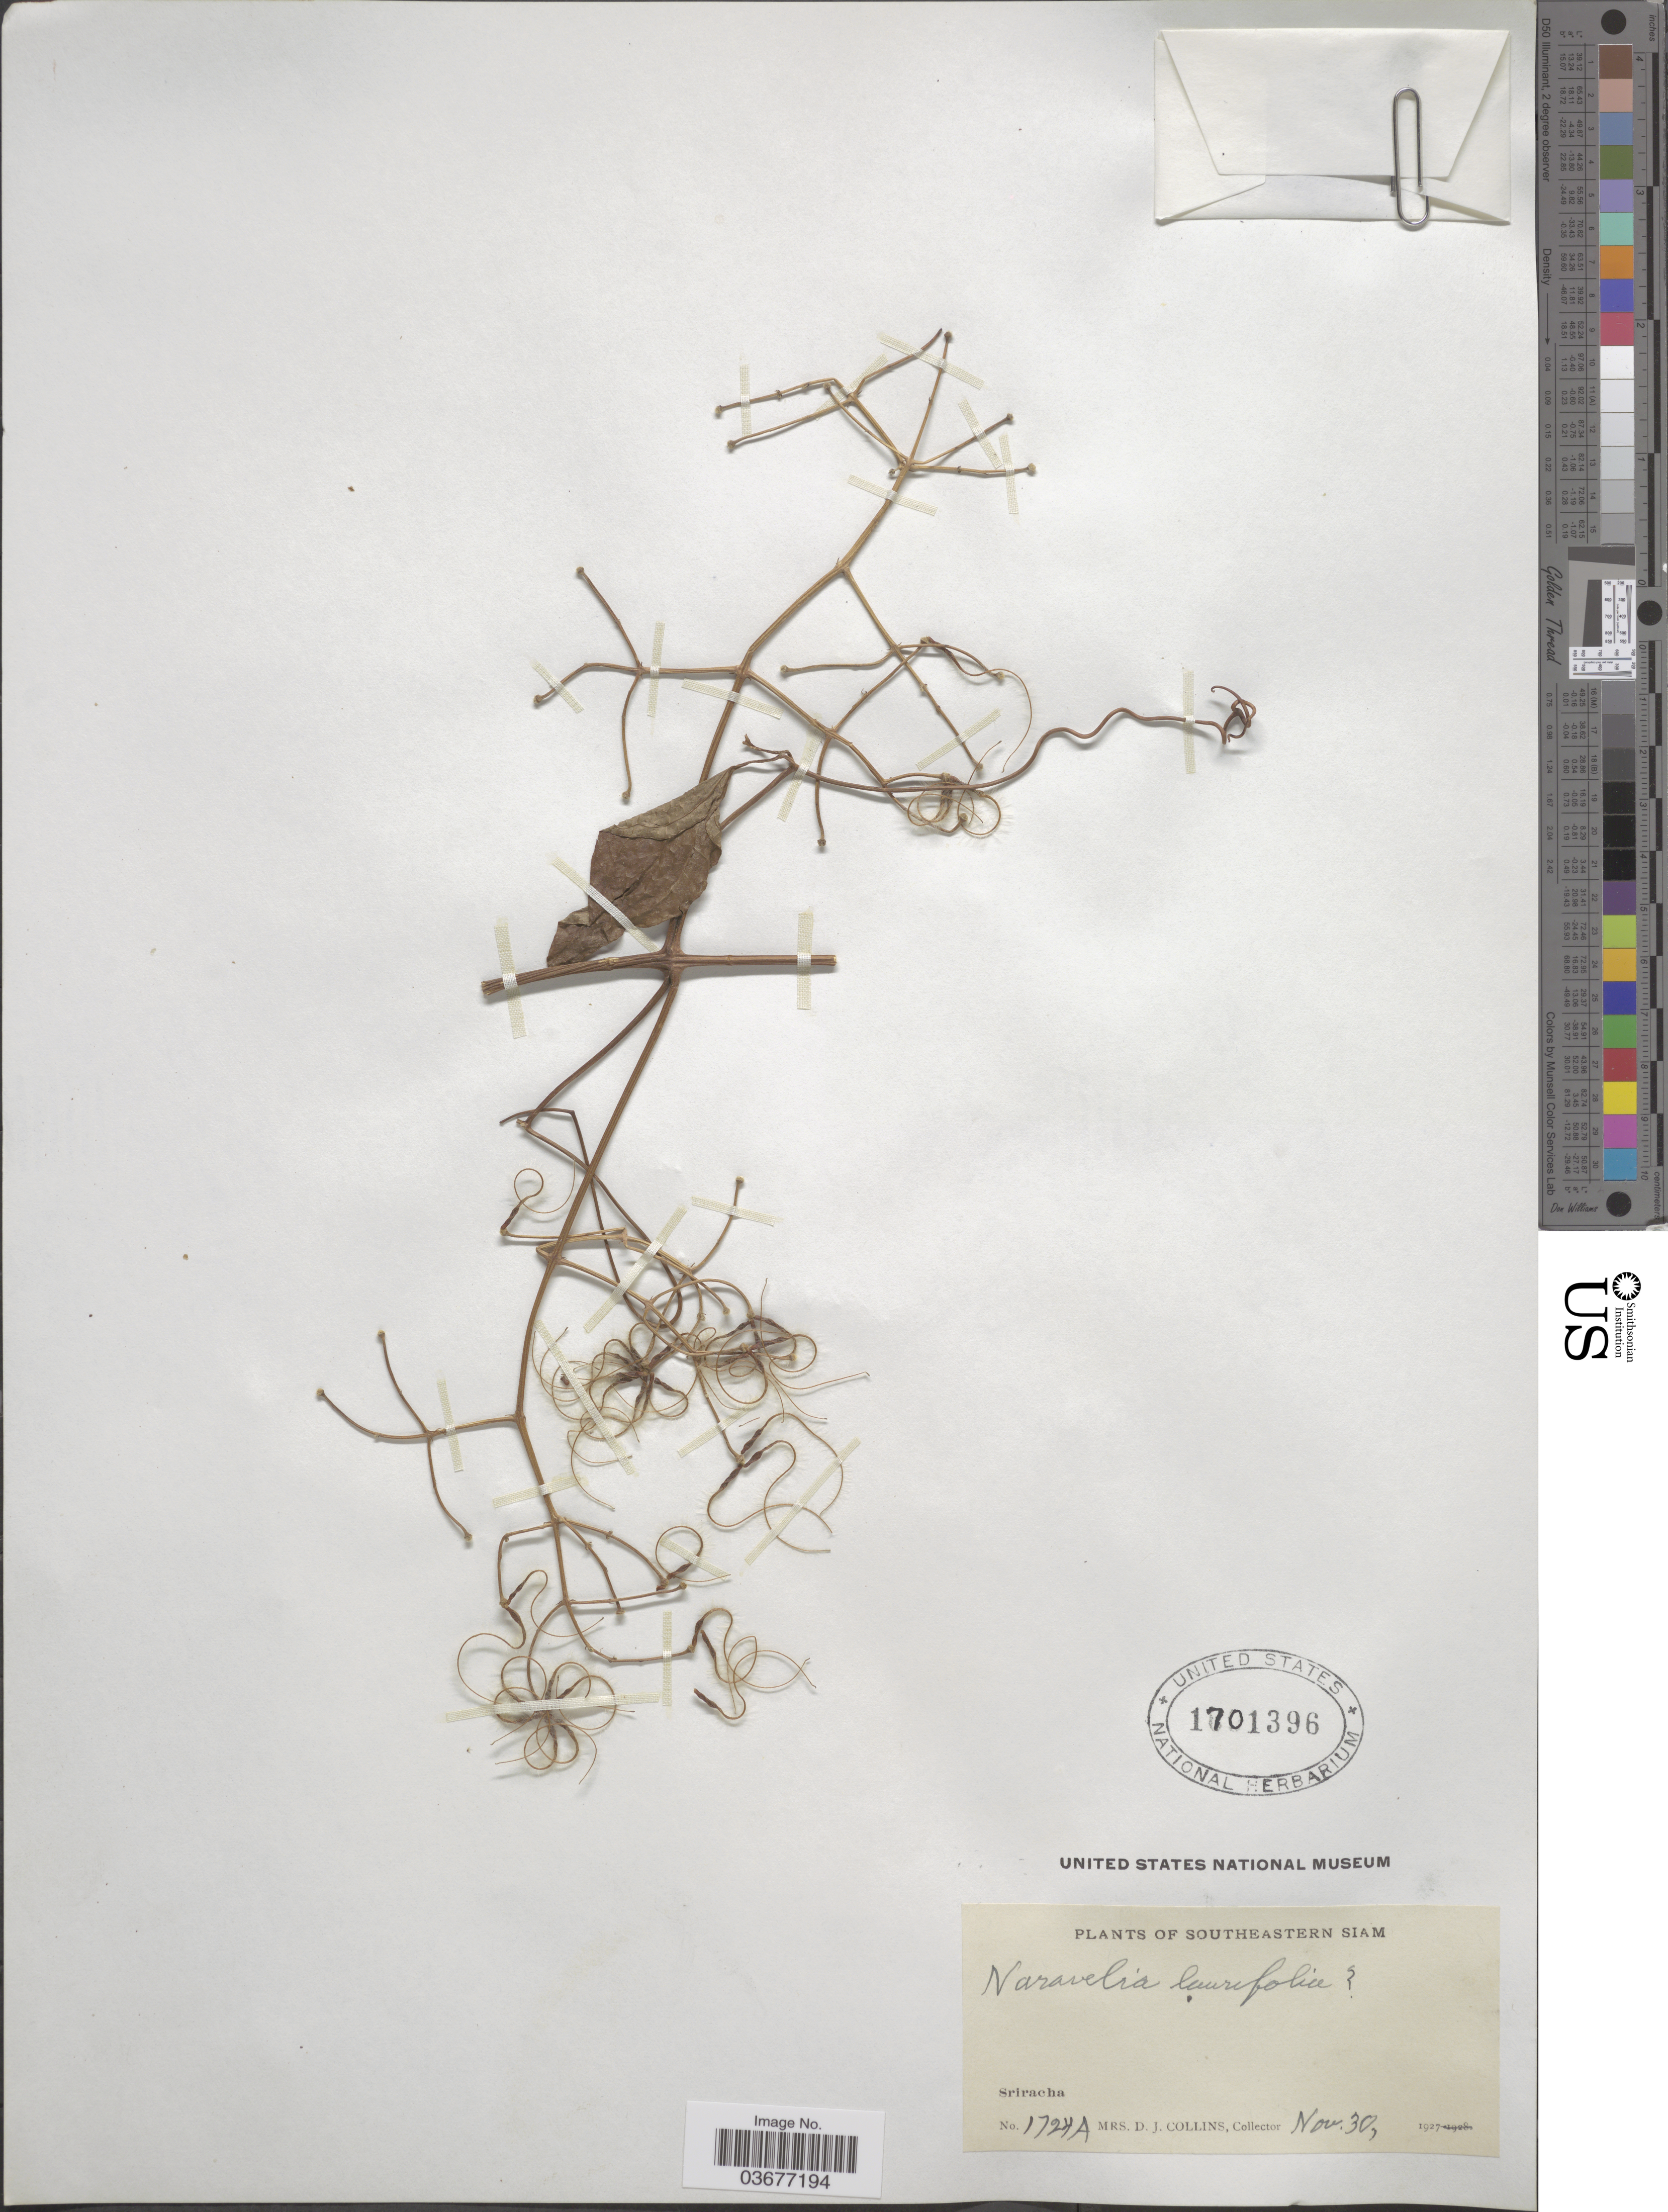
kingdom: Plantae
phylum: Tracheophyta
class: Magnoliopsida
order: Ranunculales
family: Ranunculaceae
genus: Clematis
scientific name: Clematis laurifolia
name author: Wall. ex Hook. f.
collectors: Mrs. D. J. Collins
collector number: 1724A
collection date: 1927-11-30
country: Thailand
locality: Southeastern Siam. Sriracha.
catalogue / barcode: US 1701396